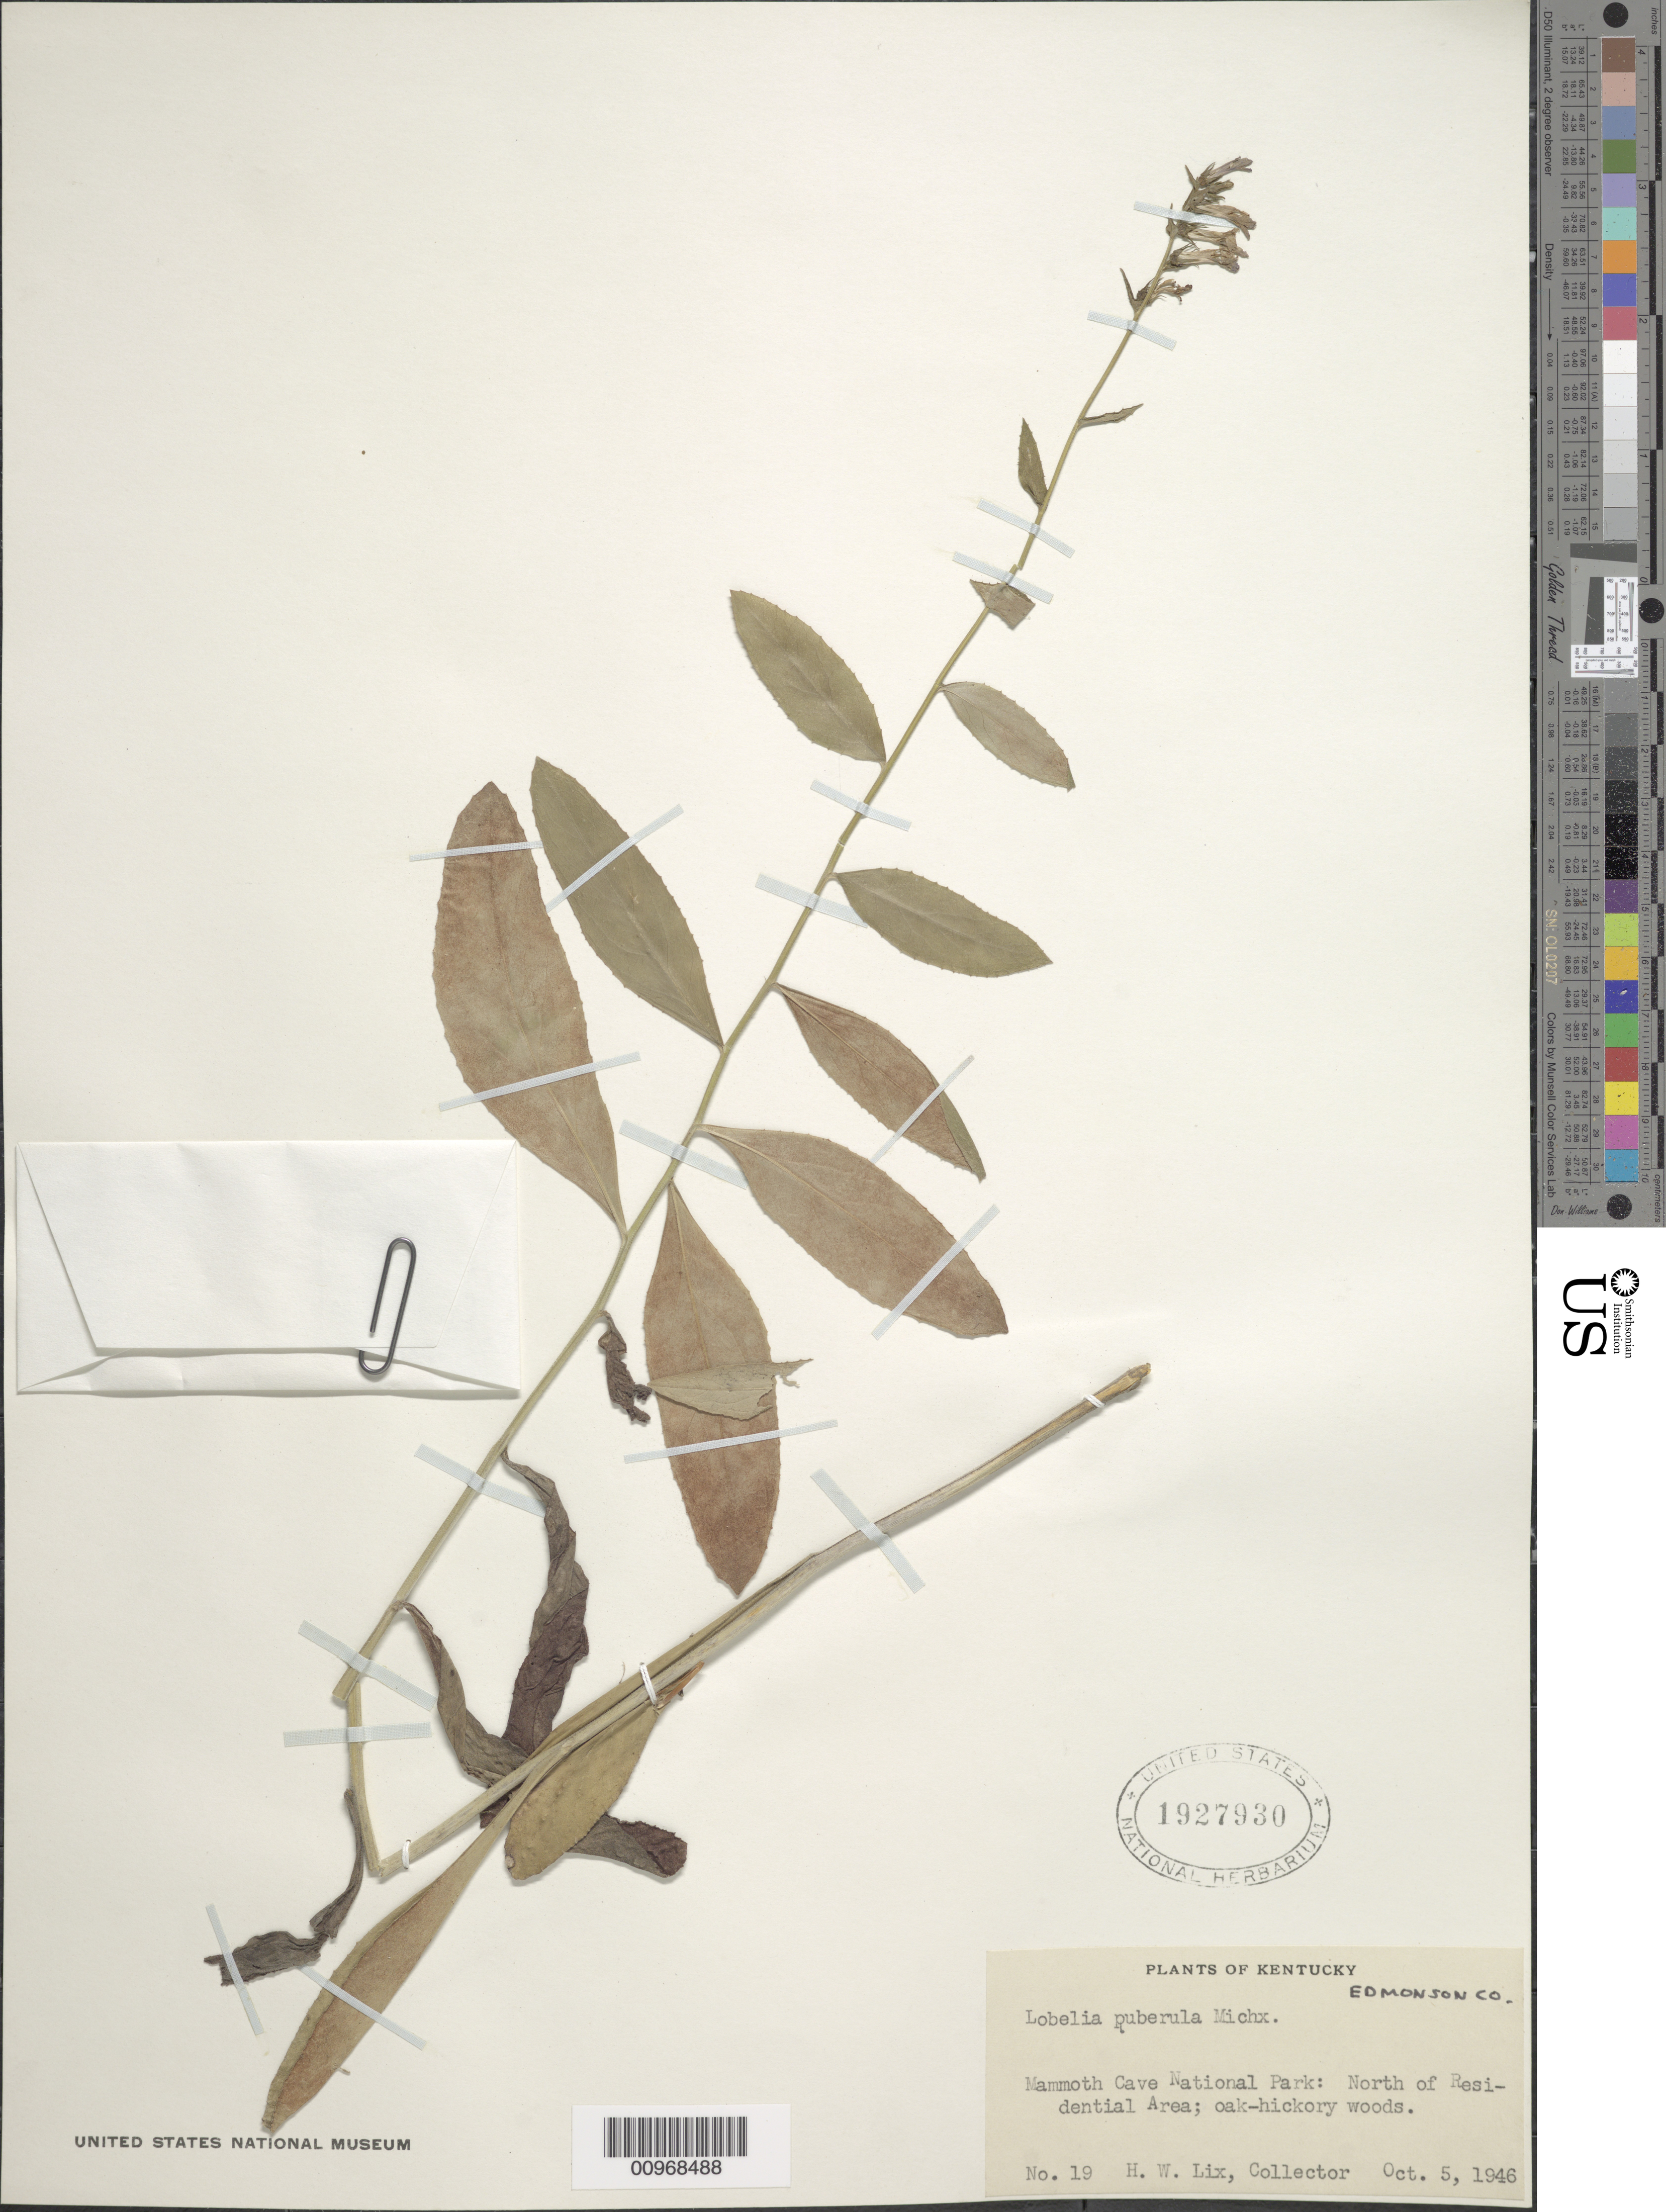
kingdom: Plantae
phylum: Tracheophyta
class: Magnoliopsida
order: Asterales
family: Campanulaceae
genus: Lobelia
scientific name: Lobelia puberula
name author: Michx.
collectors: H. W. Lix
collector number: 19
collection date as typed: Oct. 5, 1946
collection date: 1946-10-05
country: United States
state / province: Kentucky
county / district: Edmonson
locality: Mammoth Cave national Park; North of Residual Area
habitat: oak-hickory woods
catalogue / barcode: US 1927930